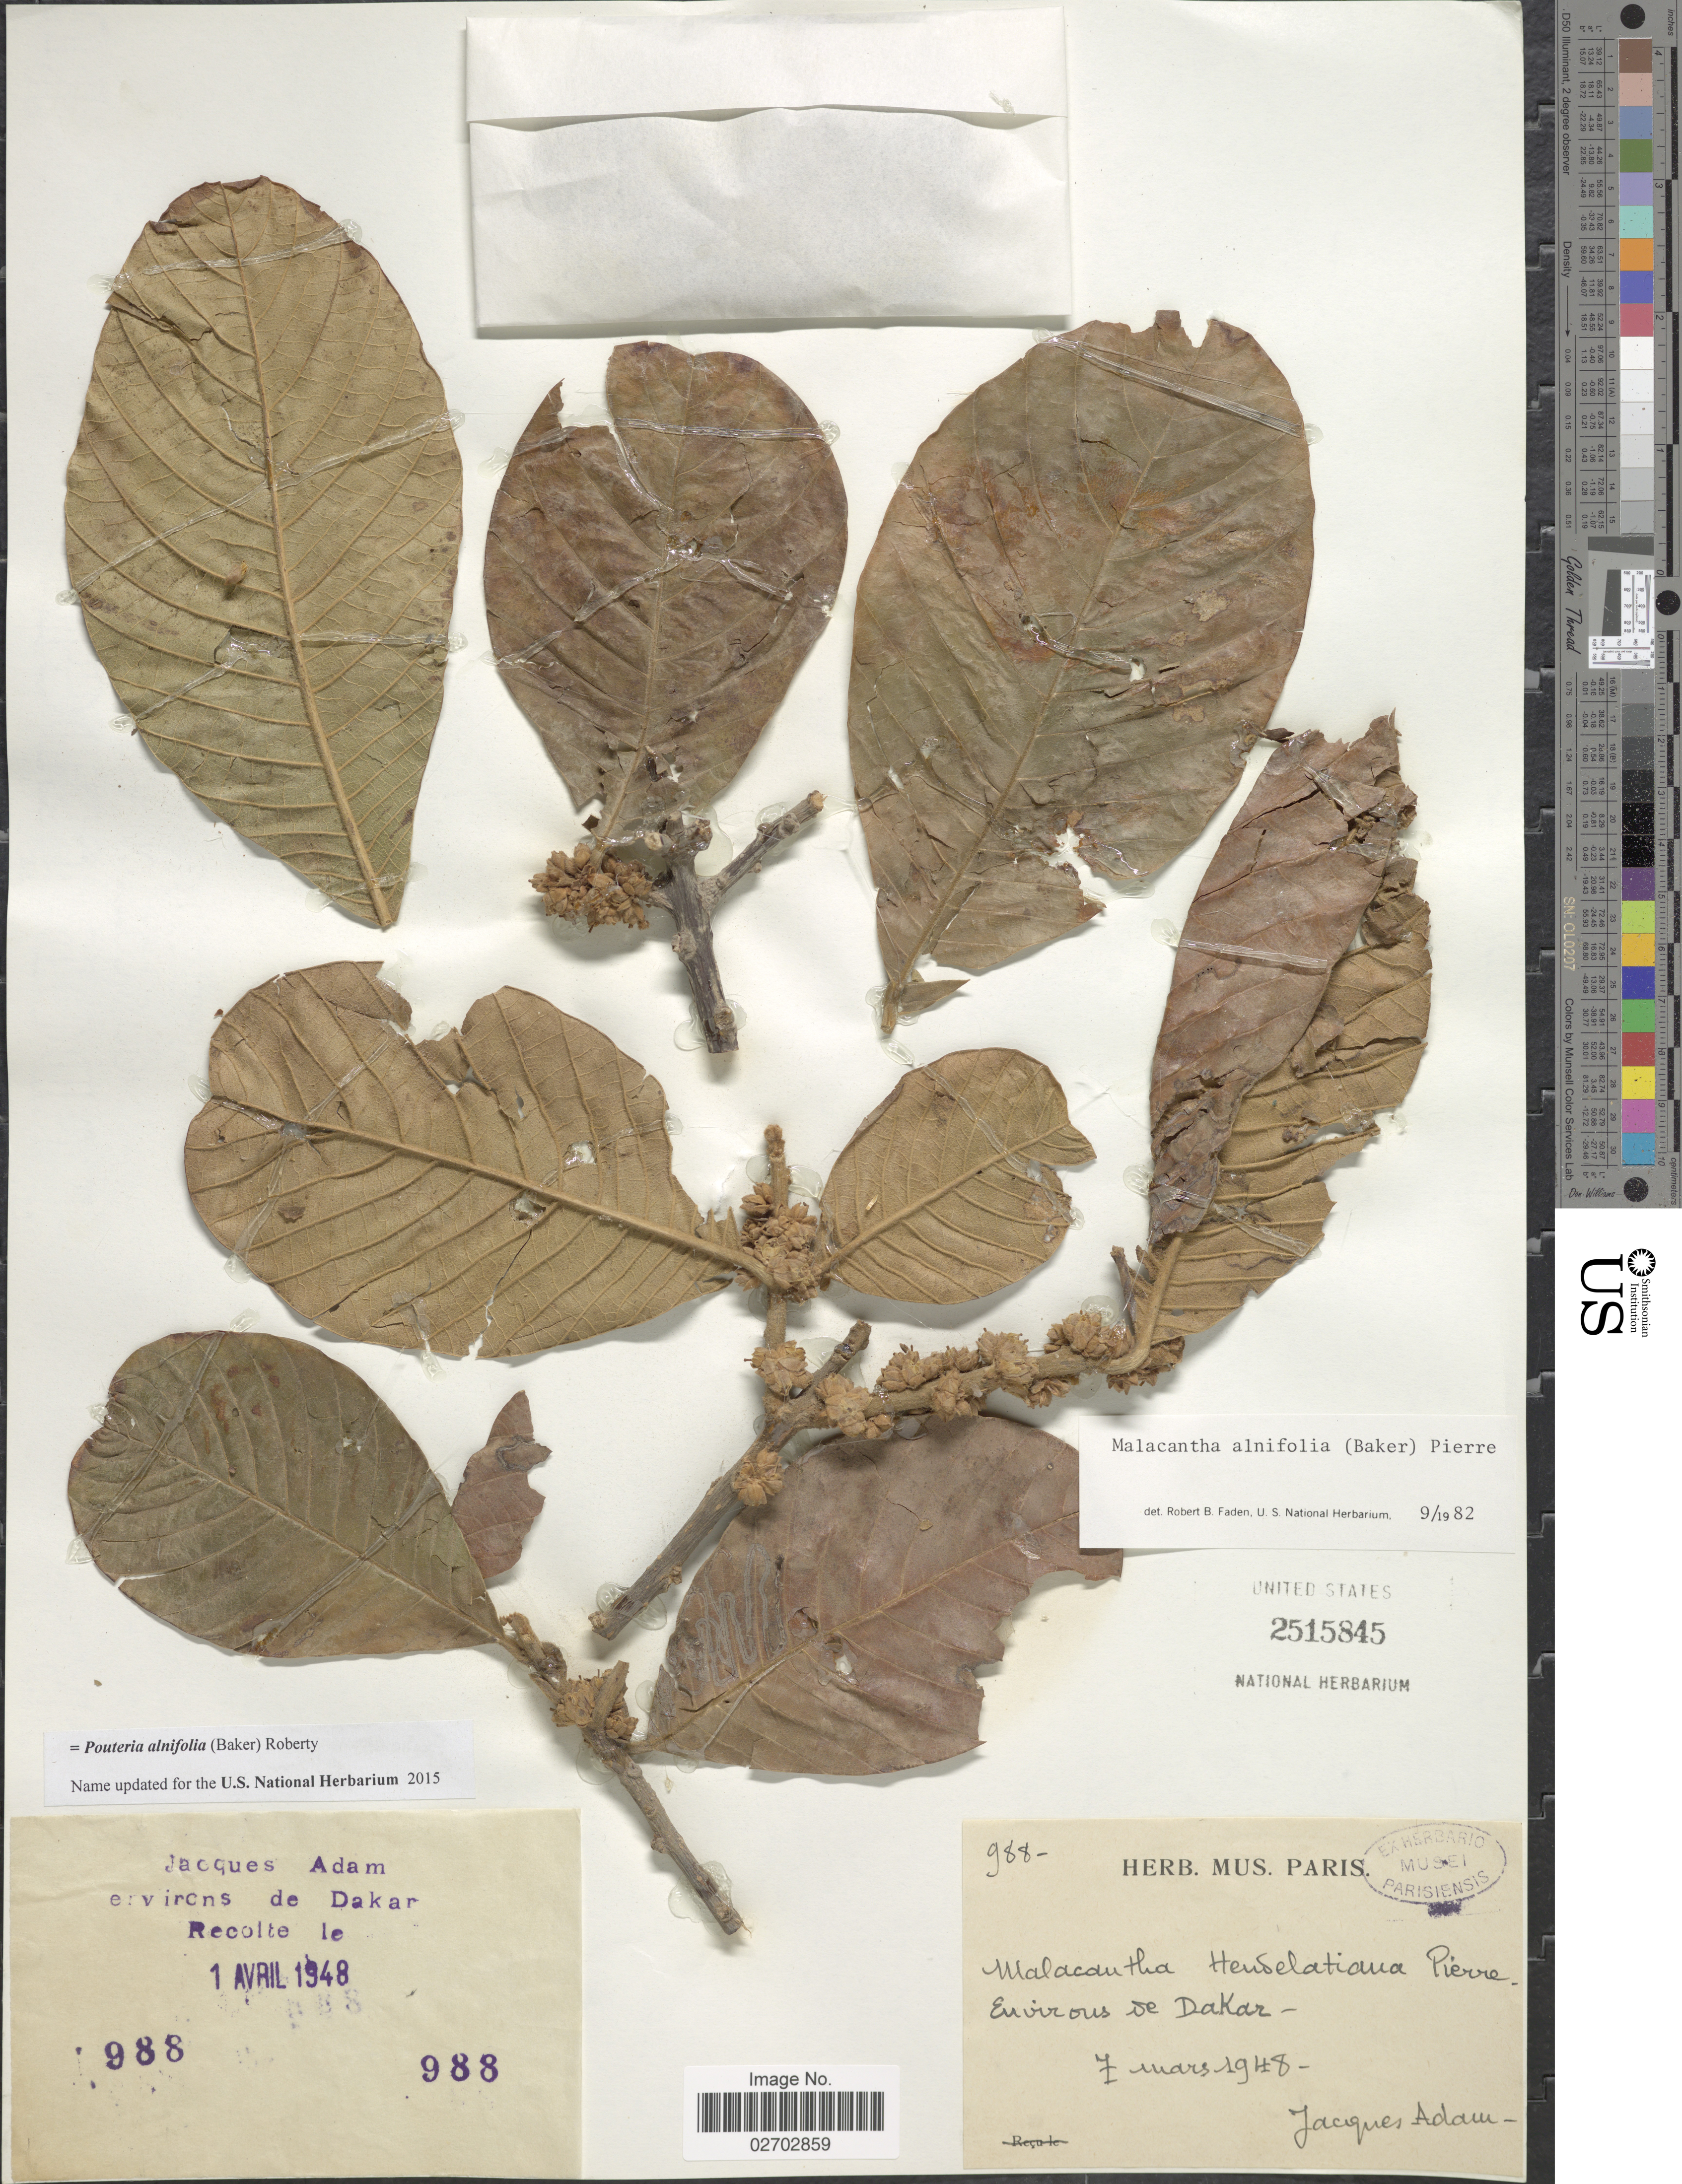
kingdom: Plantae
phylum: Tracheophyta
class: Magnoliopsida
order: Ericales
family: Sapotaceae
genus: Pouteria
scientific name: Pouteria alnifolia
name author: (Baker) Roberty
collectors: J. Adam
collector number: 988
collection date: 1948-03-07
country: Senegal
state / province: Dakar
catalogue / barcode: US 2515845